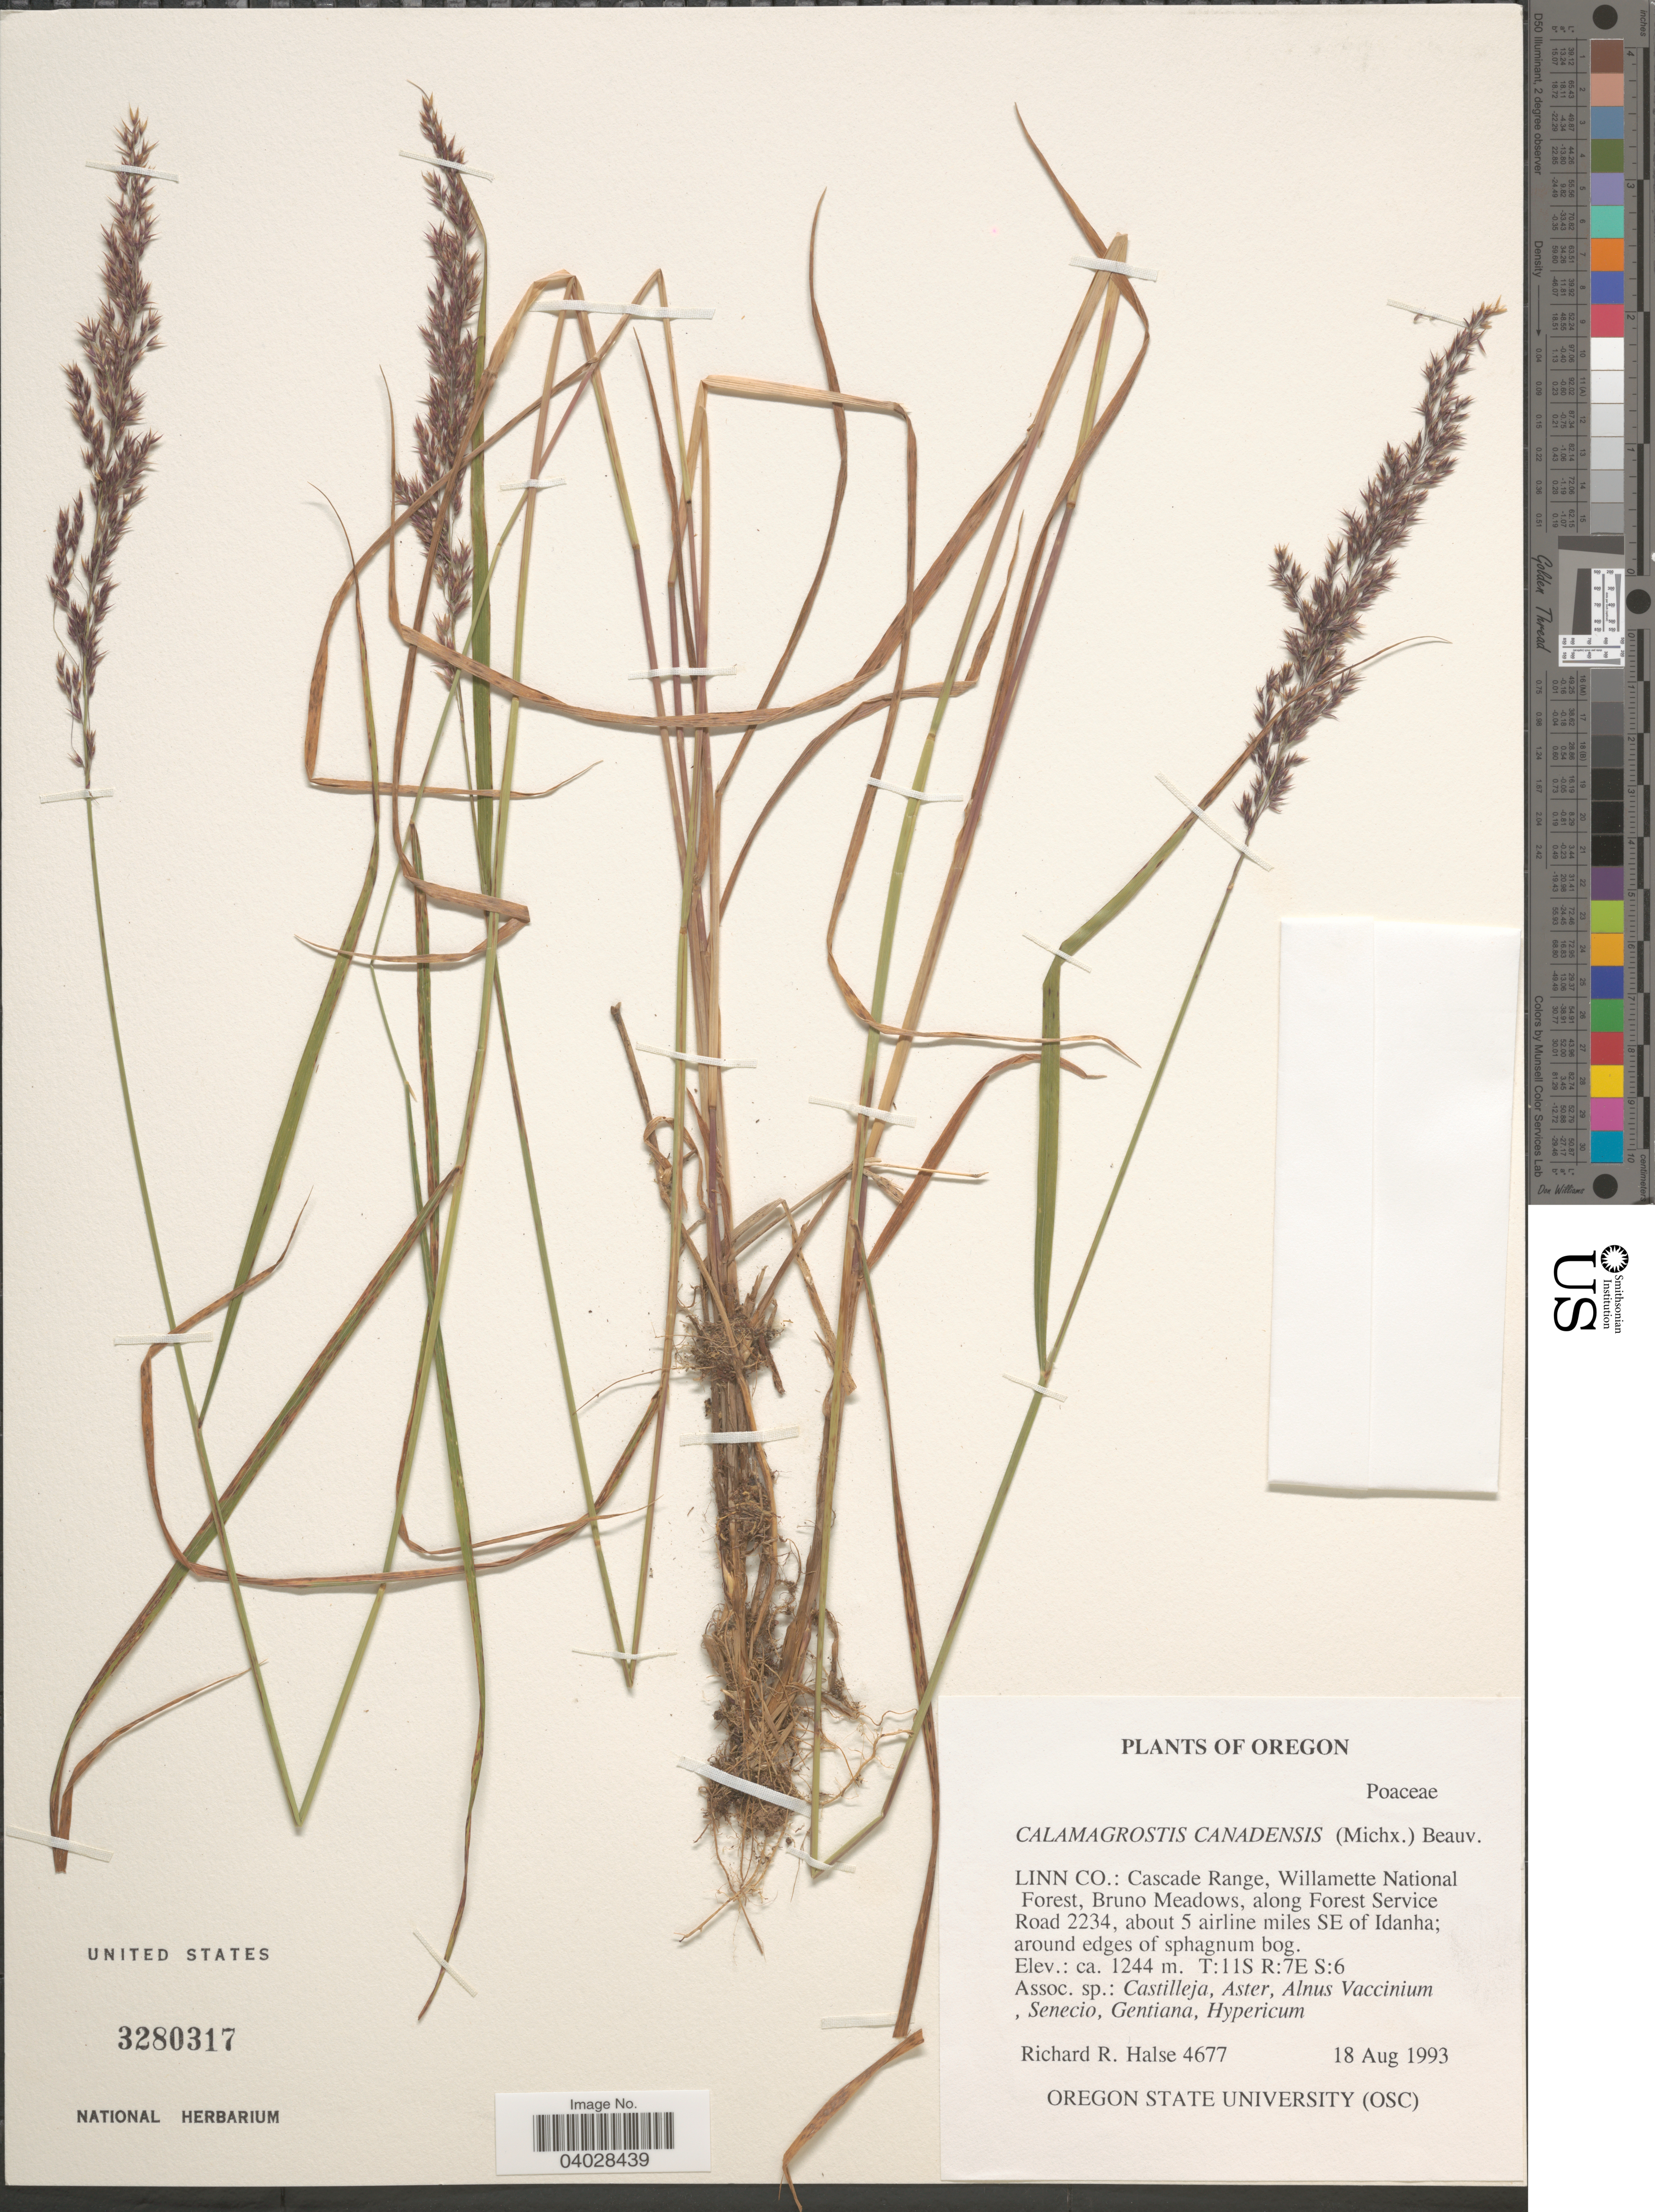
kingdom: Plantae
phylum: Tracheophyta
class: Liliopsida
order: Poales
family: Poaceae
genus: Calamagrostis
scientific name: Calamagrostis canadensis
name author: (Michx.) P. Beauv.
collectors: R. Halse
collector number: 4677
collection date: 1993-08-18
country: United States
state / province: Oregon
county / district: Linn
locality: Linn Co.: Cascade Range, Willamette National Forest, Bruno Meadows, along Forest Service Road 2234, about 5 airline miles SE of Idanha. T:11 S R:7E S:6.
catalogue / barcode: US 3280317